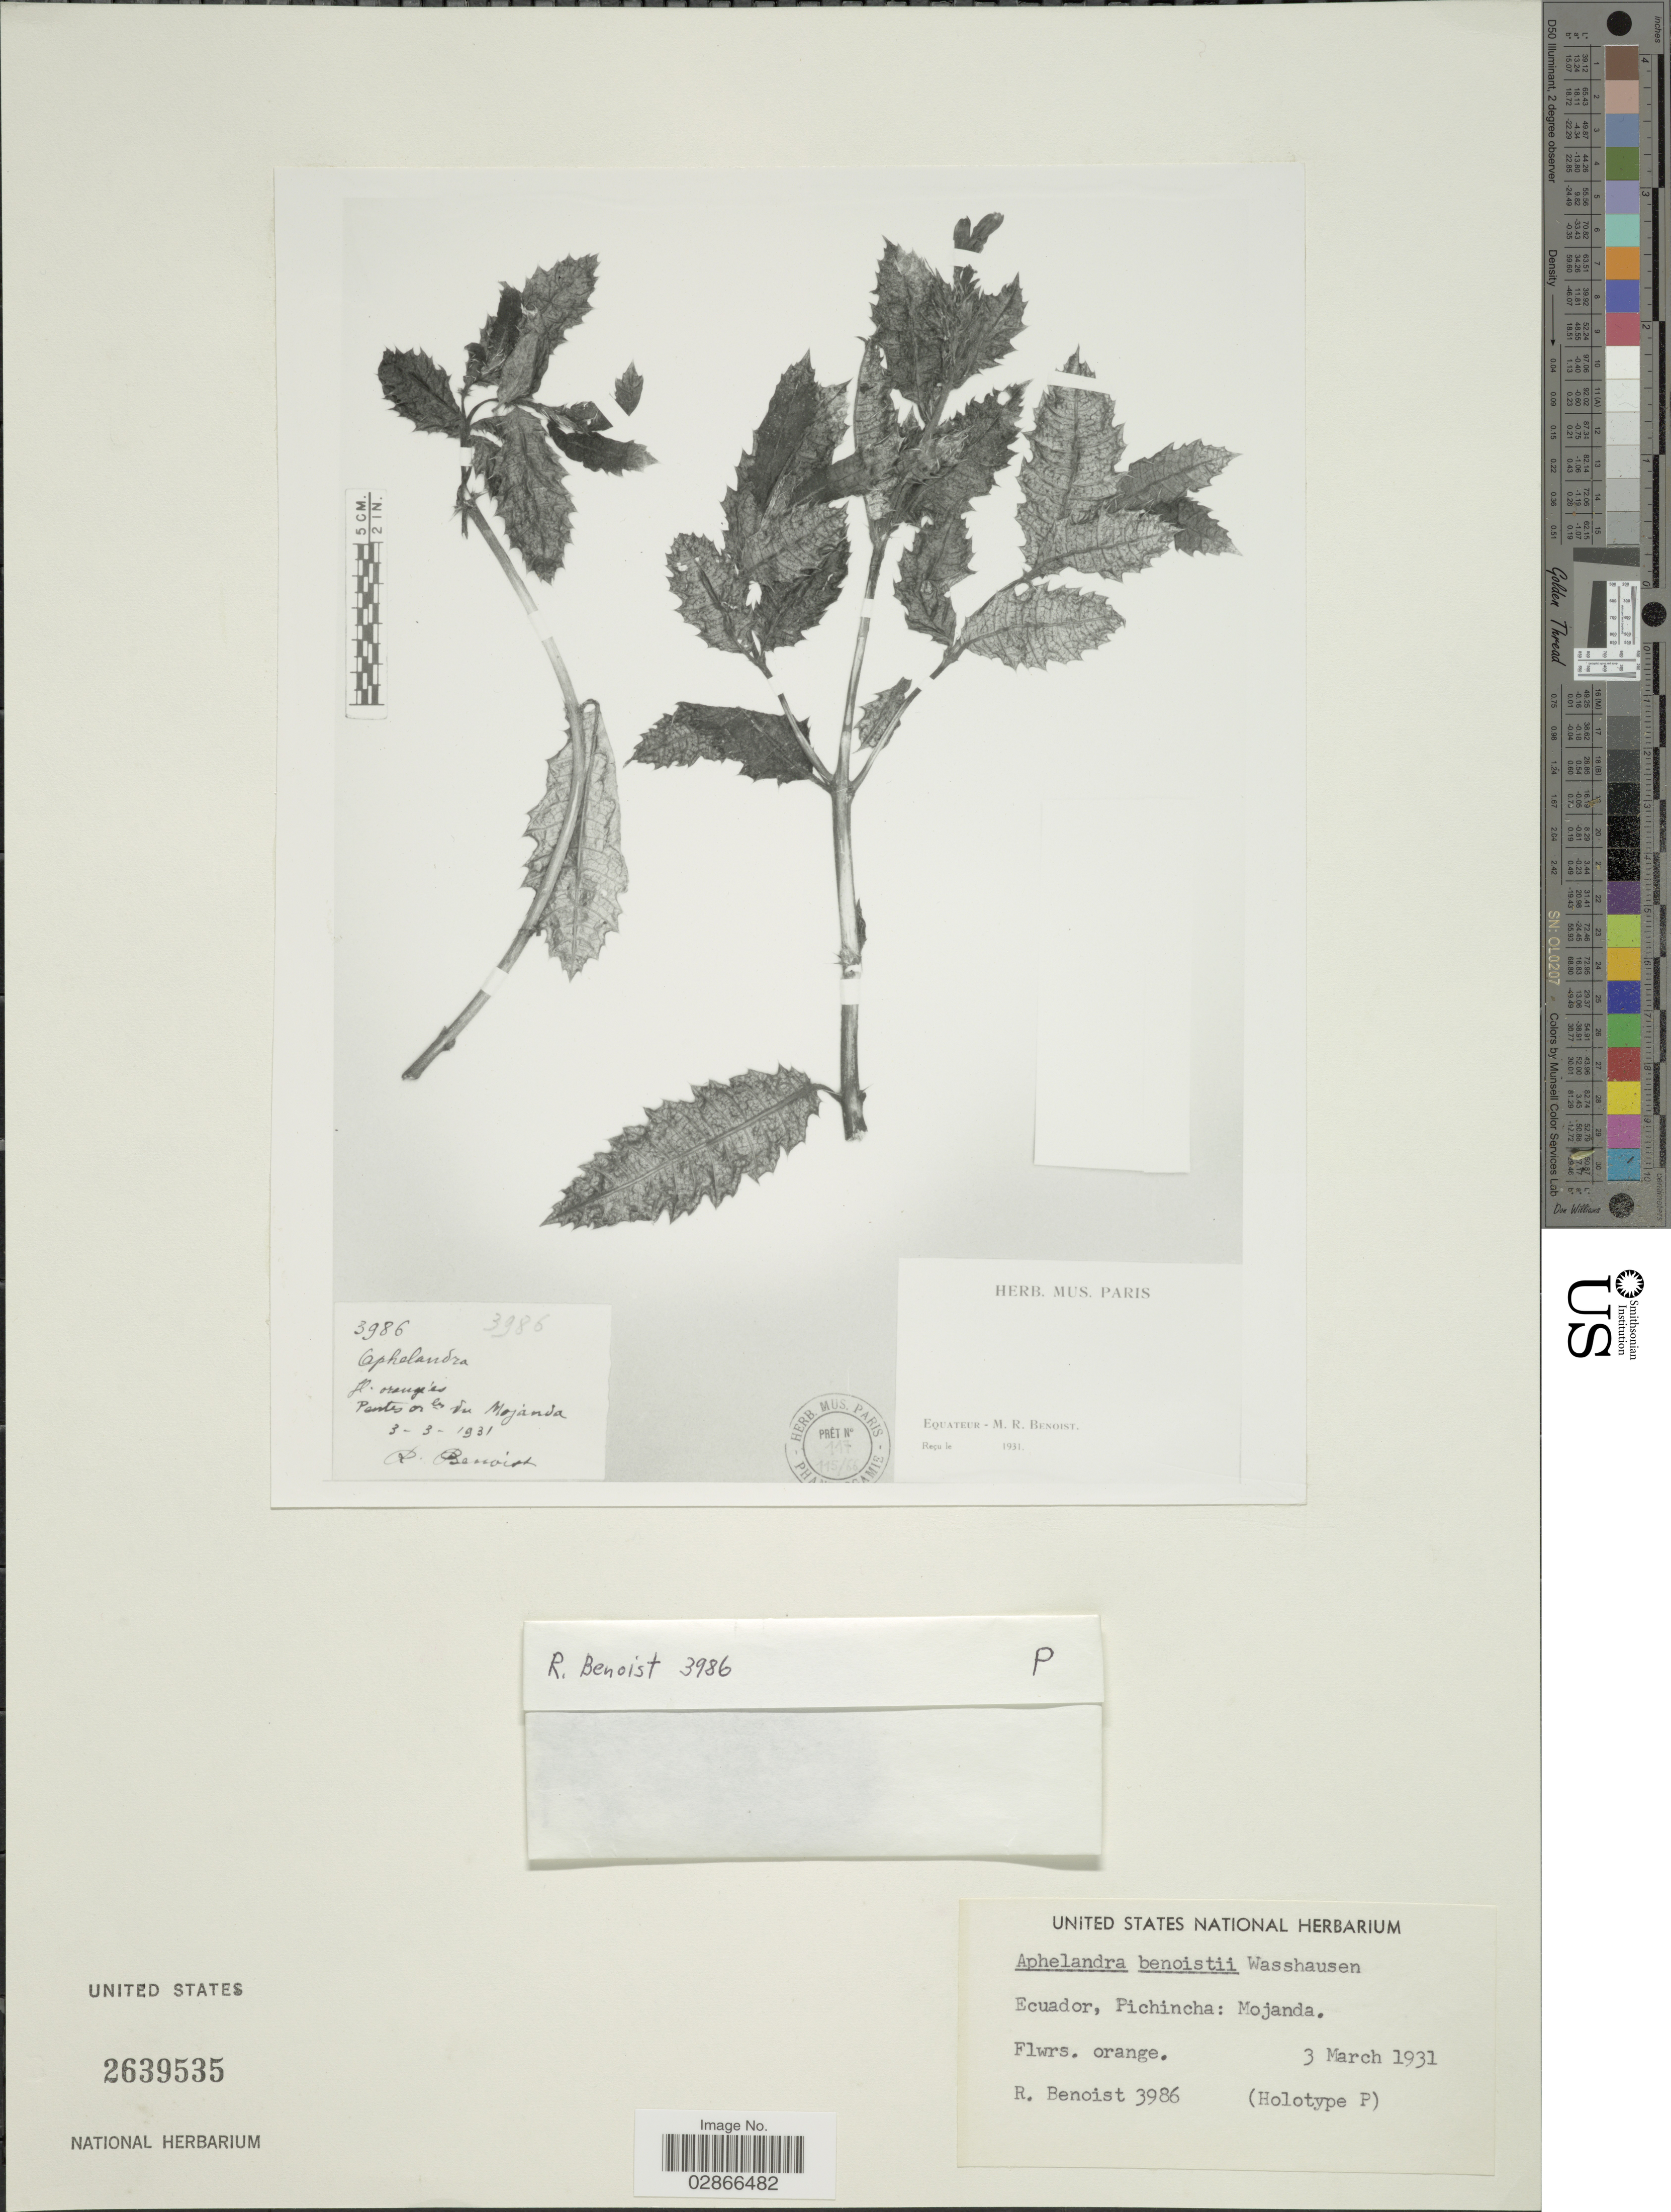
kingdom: Plantae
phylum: Tracheophyta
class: Magnoliopsida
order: Lamiales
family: Acanthaceae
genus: Aphelandra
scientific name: Aphelandra benoistii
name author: Wassh.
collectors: R. Benoist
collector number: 3986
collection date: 1931-03-03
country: Ecuador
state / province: Pichincha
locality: Mojanda.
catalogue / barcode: US 2639535